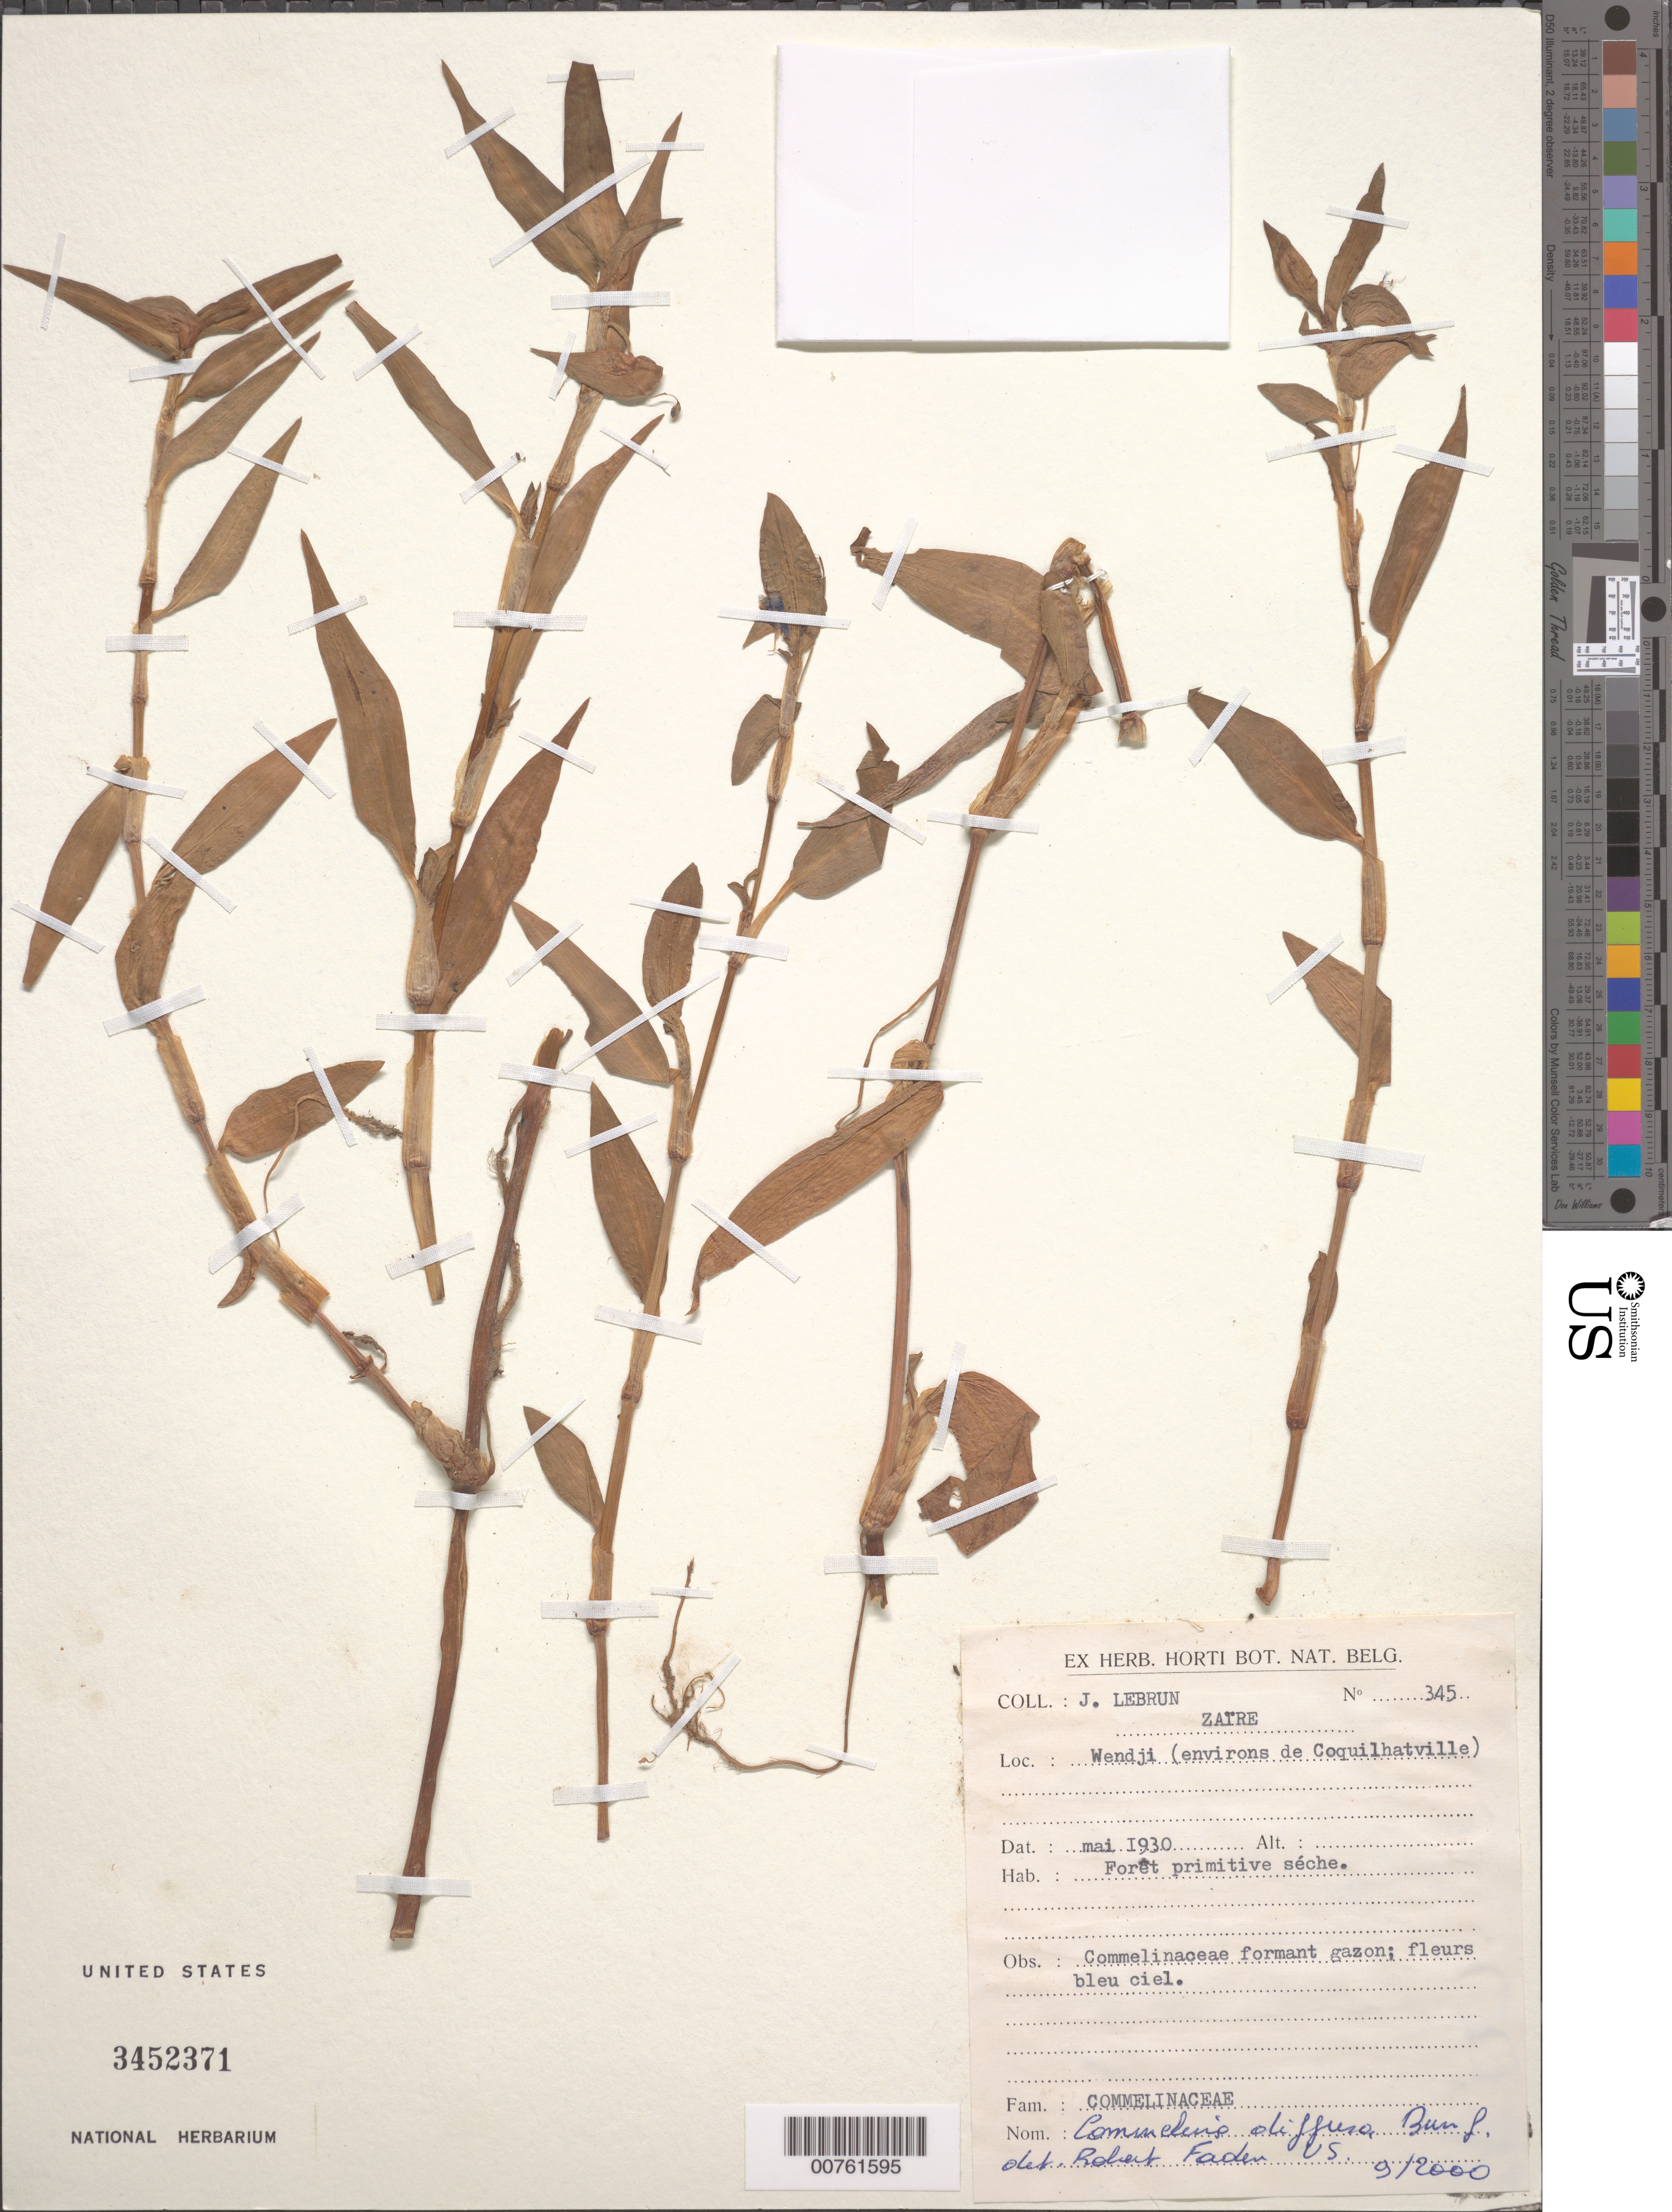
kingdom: Plantae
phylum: Tracheophyta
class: Liliopsida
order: Commelinales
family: Commelinaceae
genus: Commelina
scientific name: Commelina diffusa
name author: Burm. f.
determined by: Faden, Robert B., (US), Smithsonian Institution - National Museum of Natural History (UNITED STATES)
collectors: J. A. Lebrun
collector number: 345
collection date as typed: May 1930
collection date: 1930-05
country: Congo, Democratic Republic of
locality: Wendji (environs de Coquilhatville)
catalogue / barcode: US 3452371